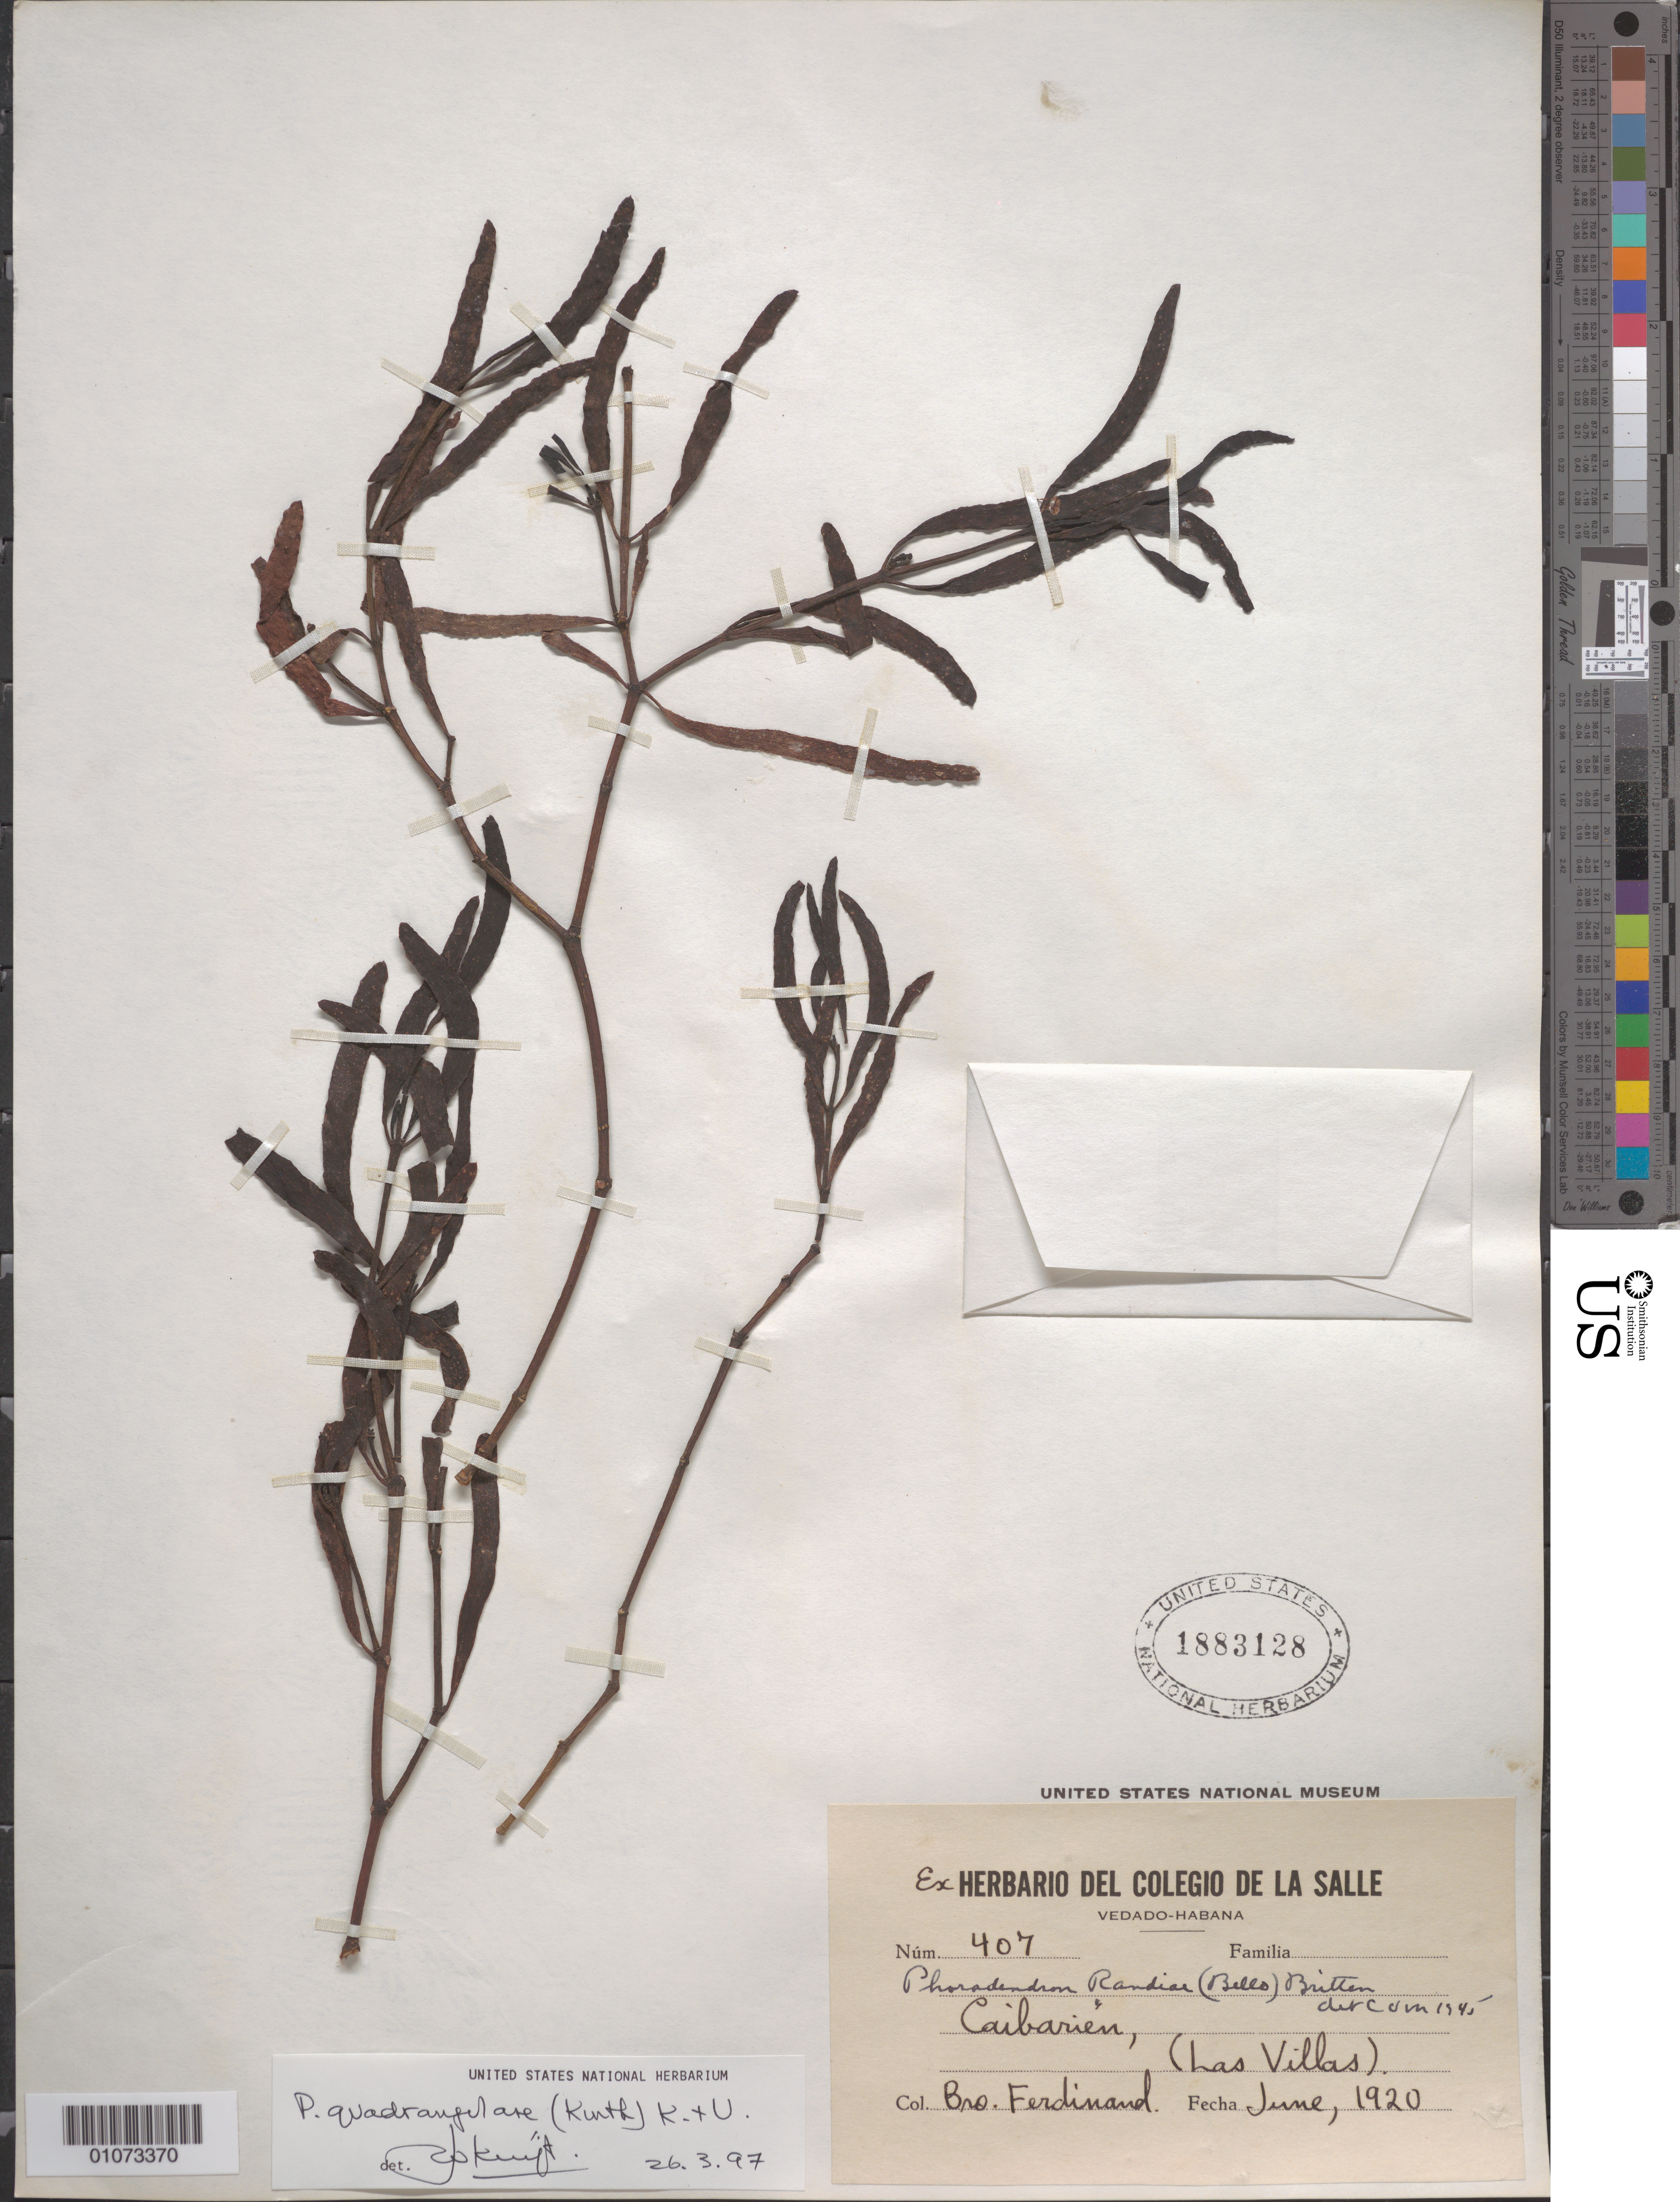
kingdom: Plantae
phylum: Tracheophyta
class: Magnoliopsida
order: Santalales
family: Viscaceae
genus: Phoradendron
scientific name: Phoradendron quadrangulare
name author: (Kunth) Griseb.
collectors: Ferdinand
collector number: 407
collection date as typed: Jun 1920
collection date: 1920-06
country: Cuba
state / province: Las Villas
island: Cuba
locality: Caibarien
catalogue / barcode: US 1883128